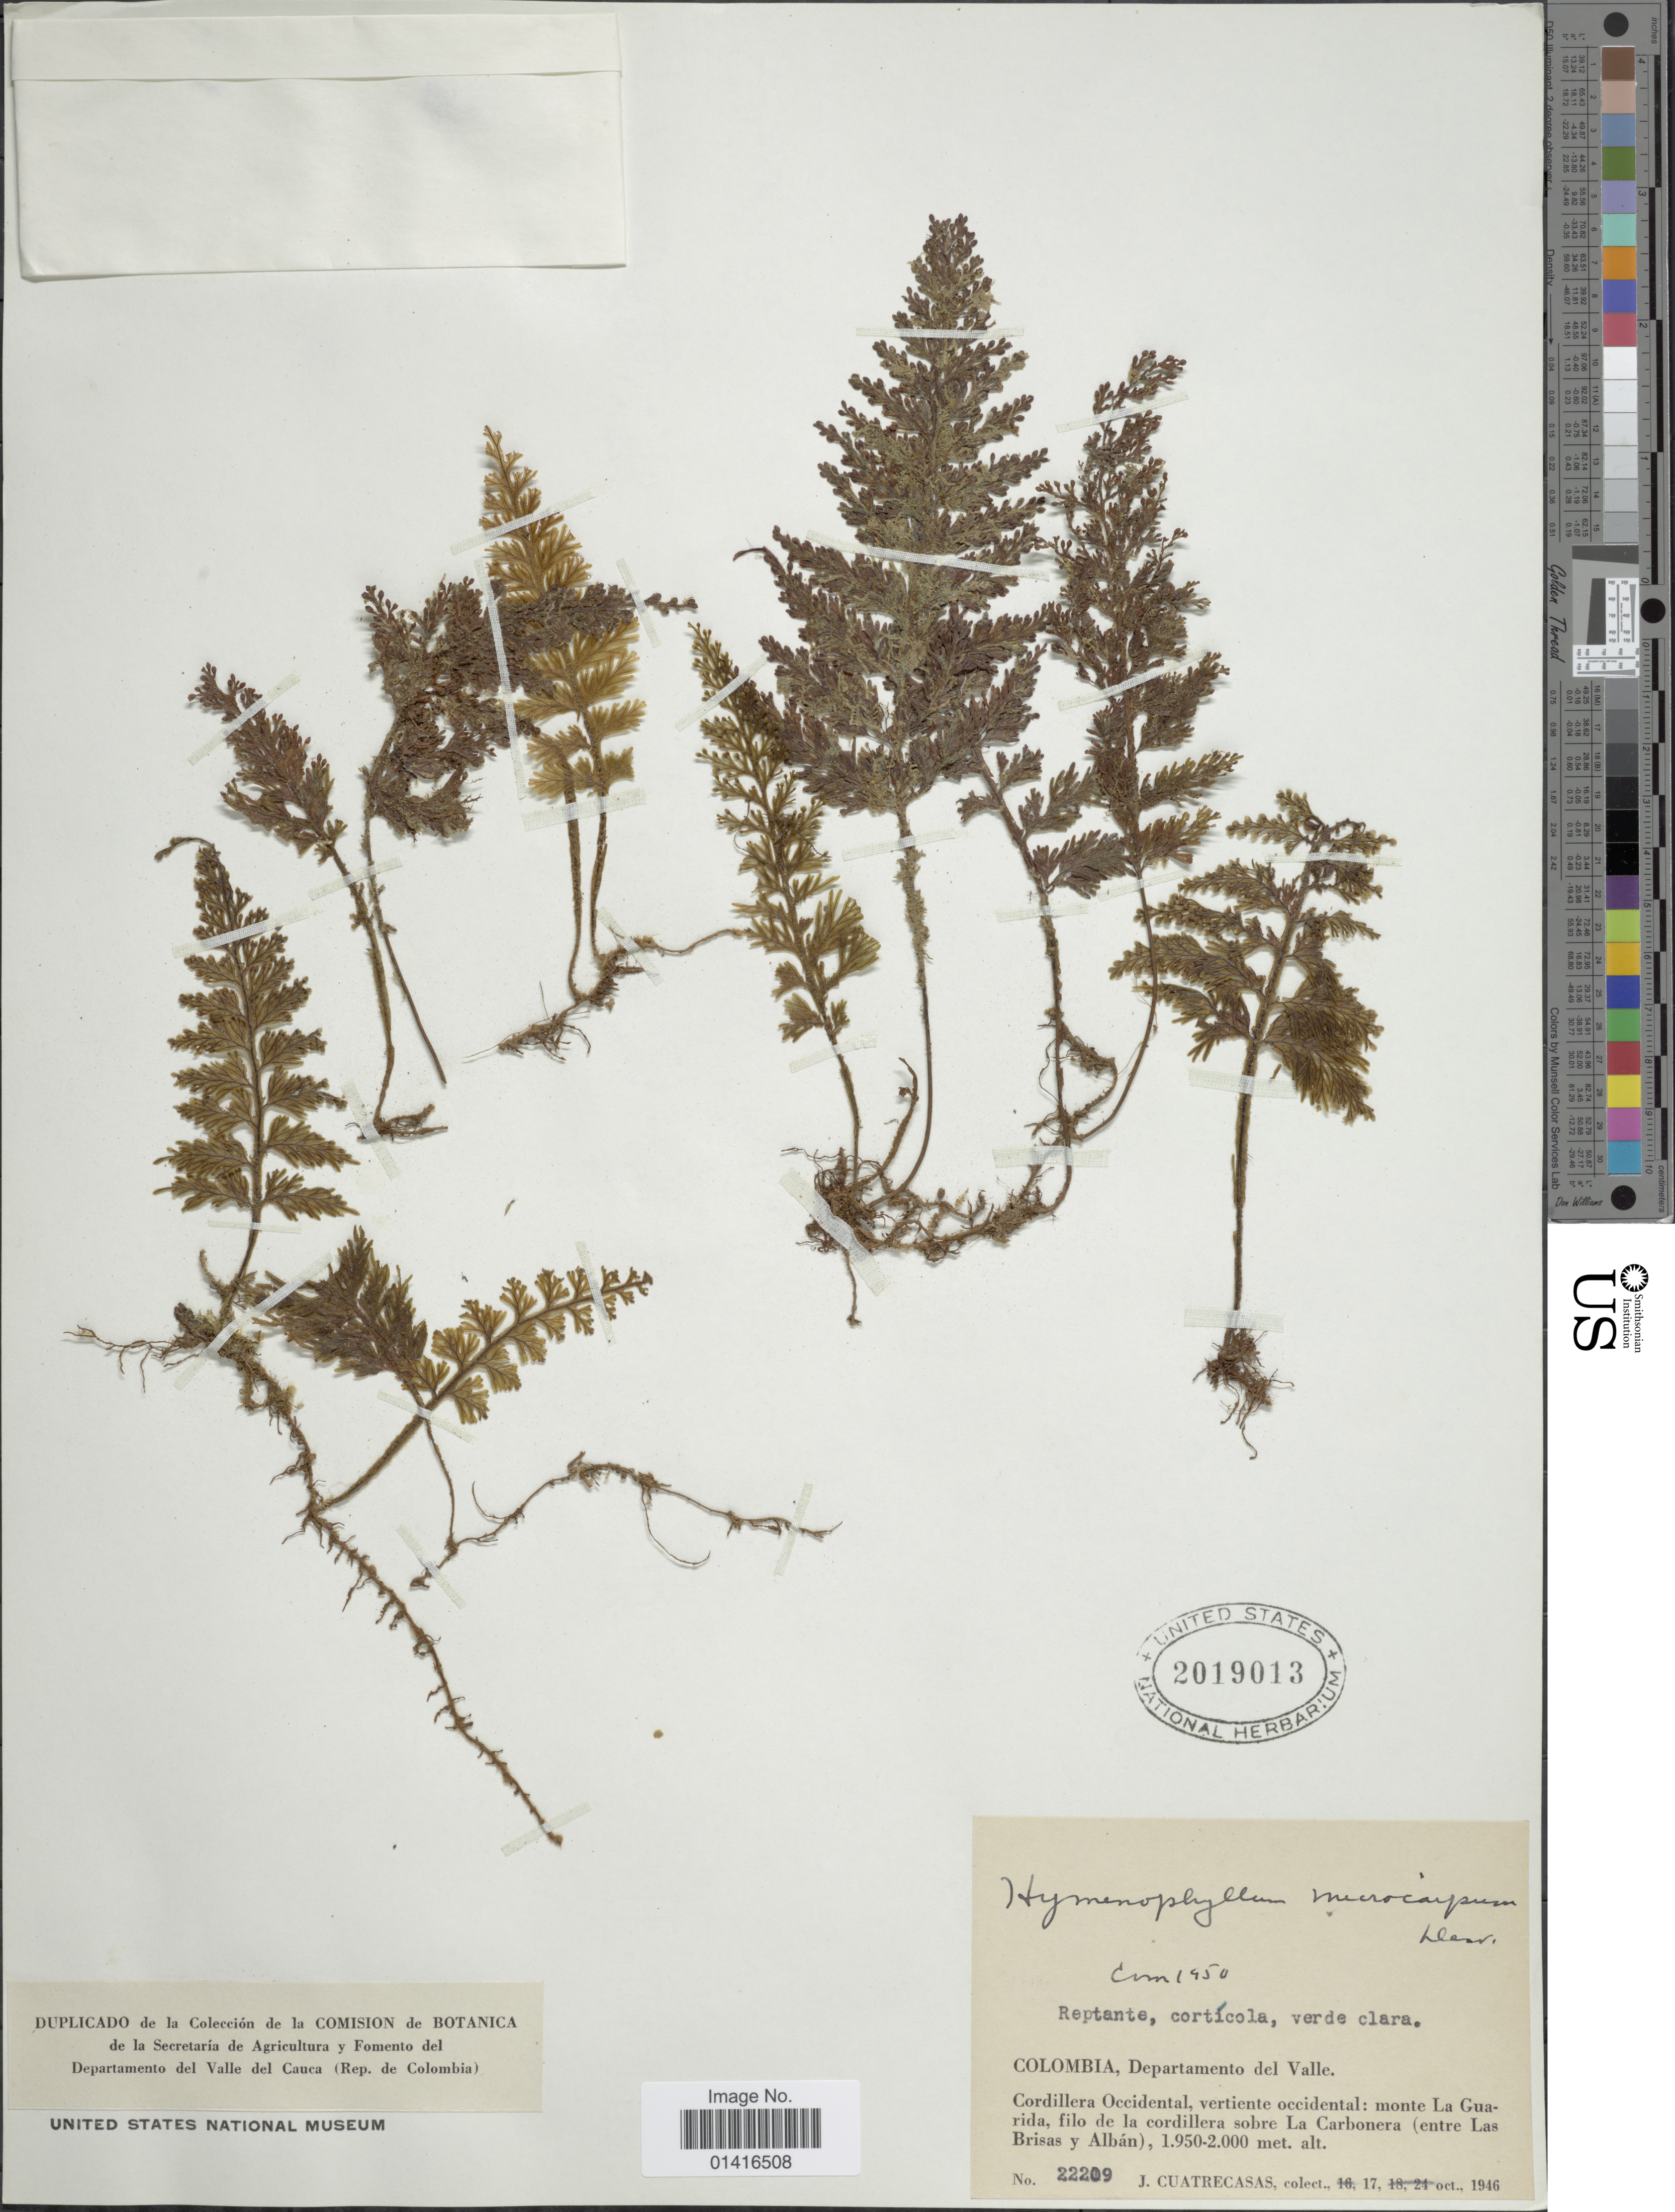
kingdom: Plantae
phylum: Tracheophyta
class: Polypodiopsida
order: Hymenophyllales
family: Hymenophyllaceae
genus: Hymenophyllum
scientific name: Hymenophyllum microcarpum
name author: (Desv.) Lellinger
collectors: J. Cuatrecasas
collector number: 22209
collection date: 1946-10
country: Colombia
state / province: Valle del Cauca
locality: Dep. del Valle. Cordillera Occidental, vertiente occidental: monte La Guarida, filo de la cordillera sobre La Carbonera (entre Las Brisas y Albán)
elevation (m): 1950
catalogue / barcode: US 2019013